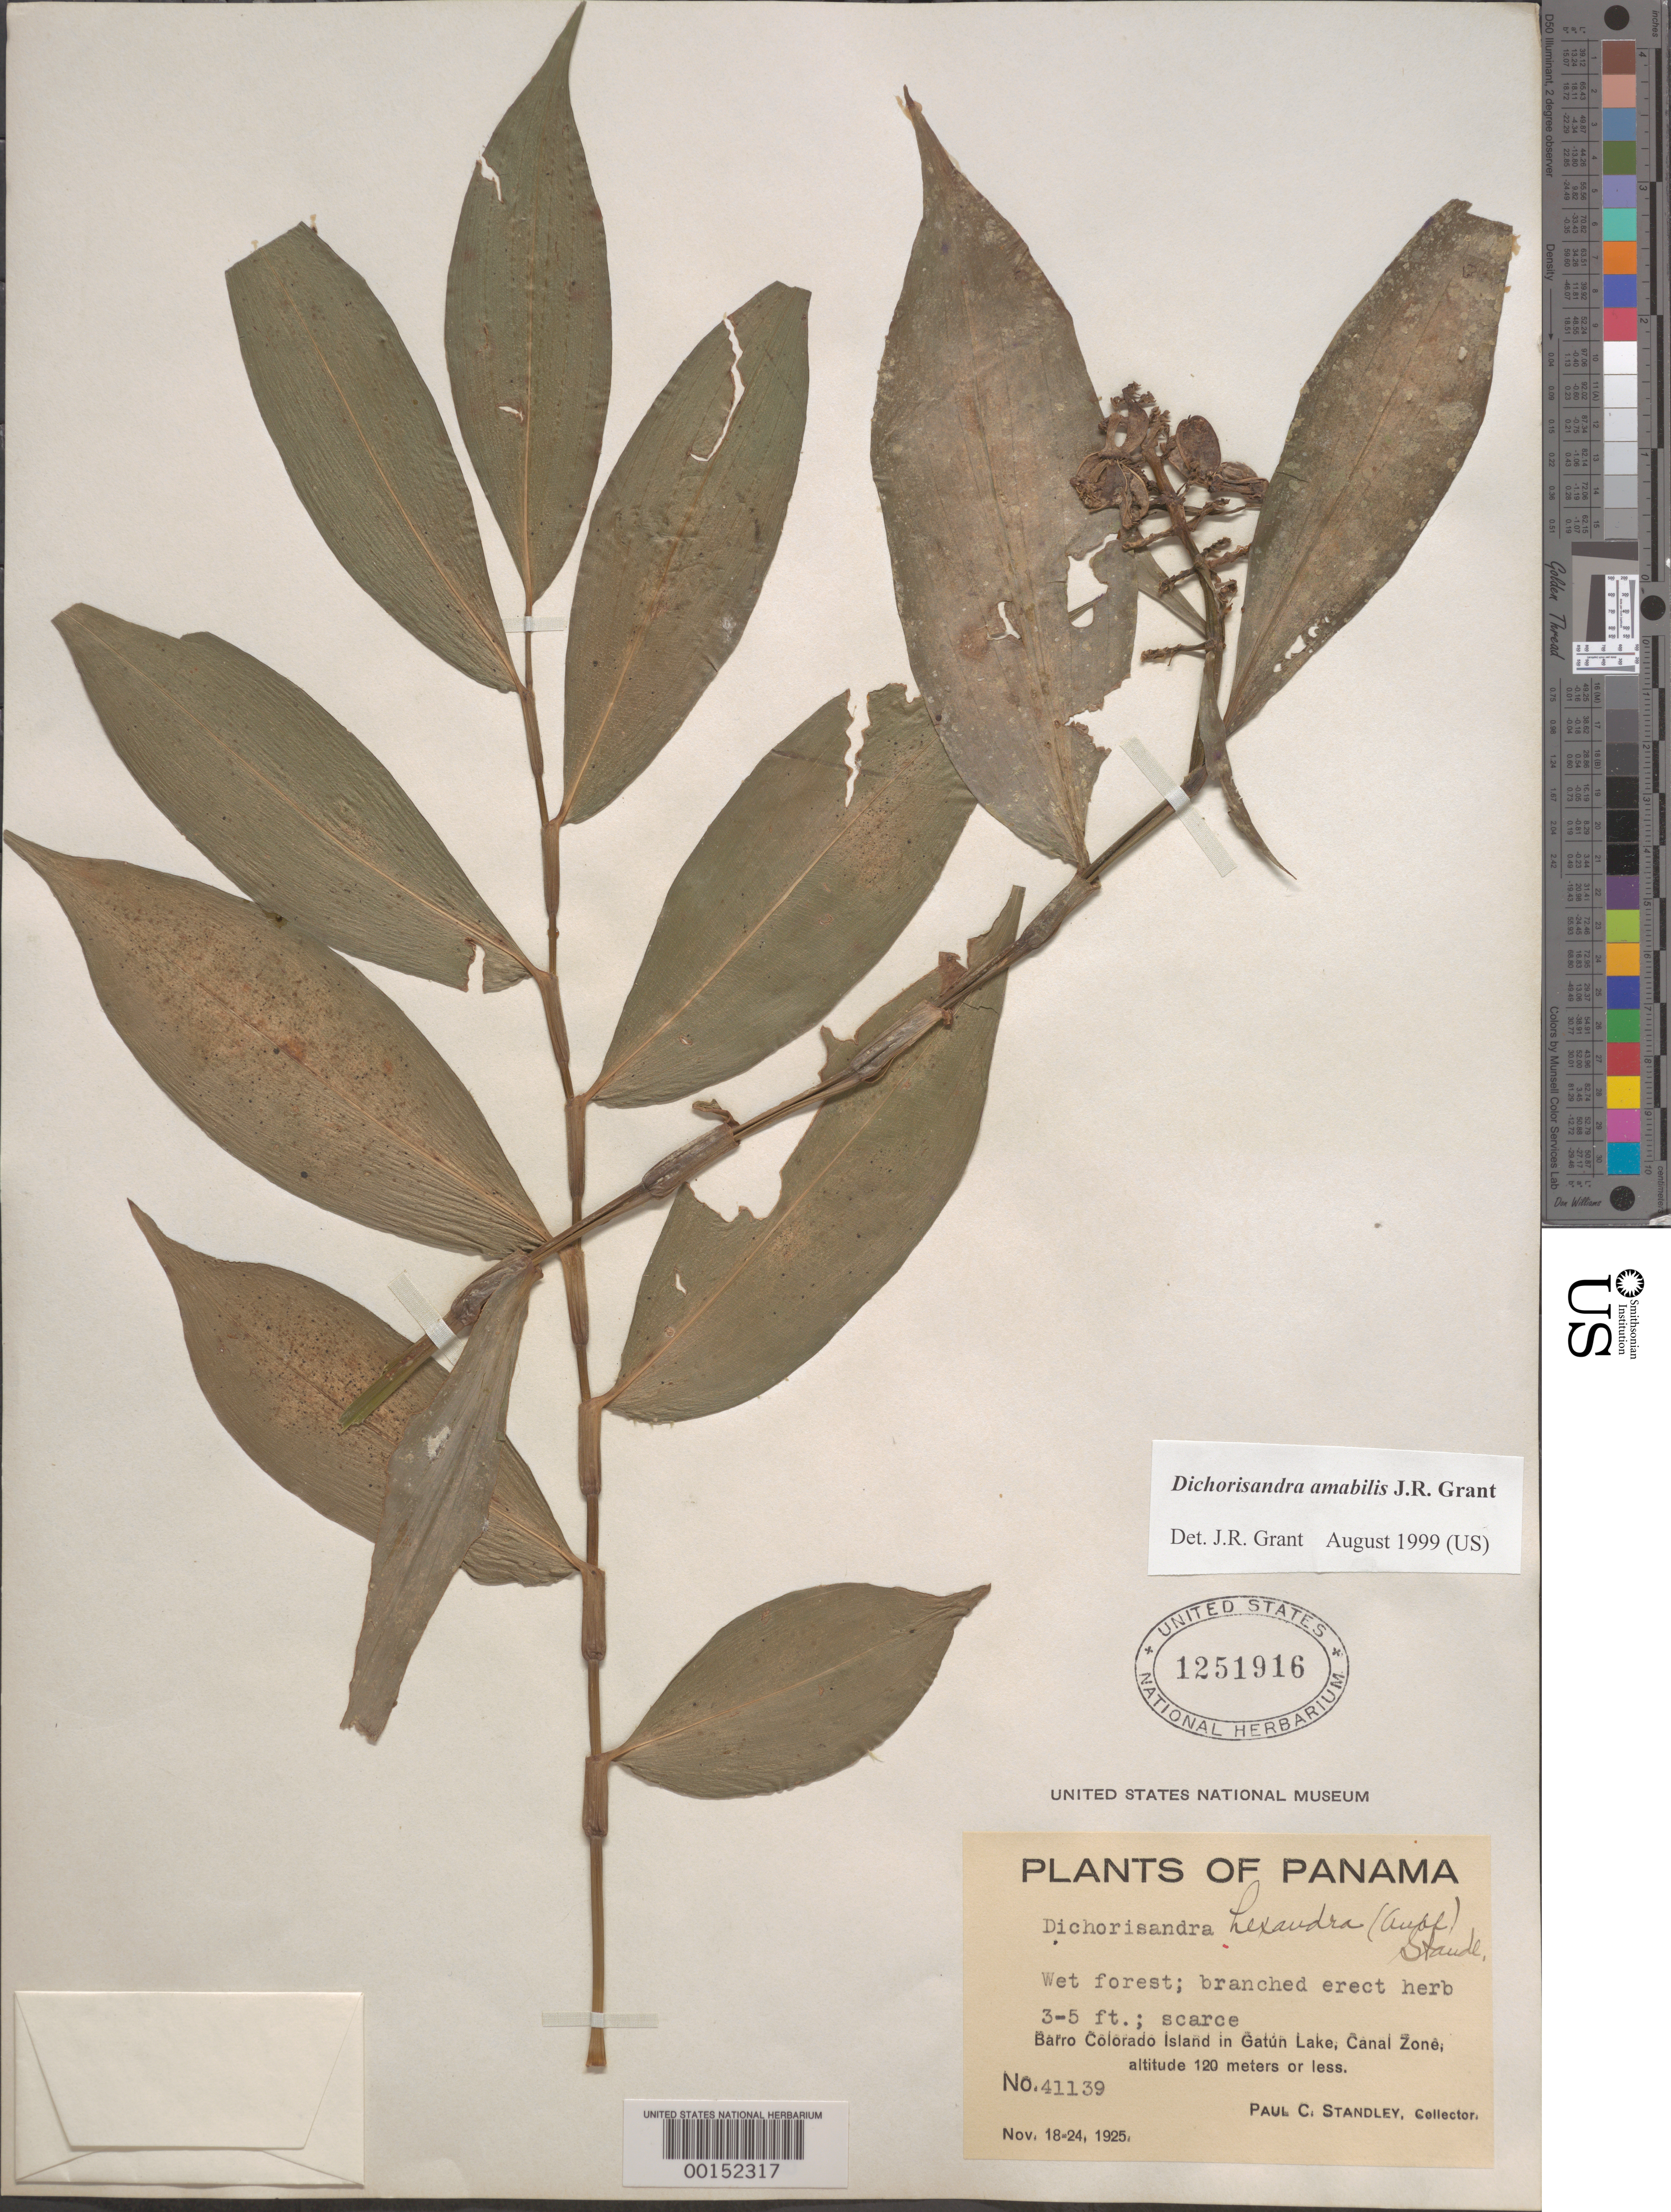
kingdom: Plantae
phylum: Tracheophyta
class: Liliopsida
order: Commelinales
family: Commelinaceae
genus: Dichorisandra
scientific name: Dichorisandra hexandra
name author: (Aubl.) Standl.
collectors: P. C. Standley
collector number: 4113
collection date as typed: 18 Nov 1925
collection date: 1925-11-18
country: Panama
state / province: Panamá Oeste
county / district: Canal Zone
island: Barro Colorado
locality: Gatun Lake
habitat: Wet forest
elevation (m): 120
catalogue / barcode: US 1251916